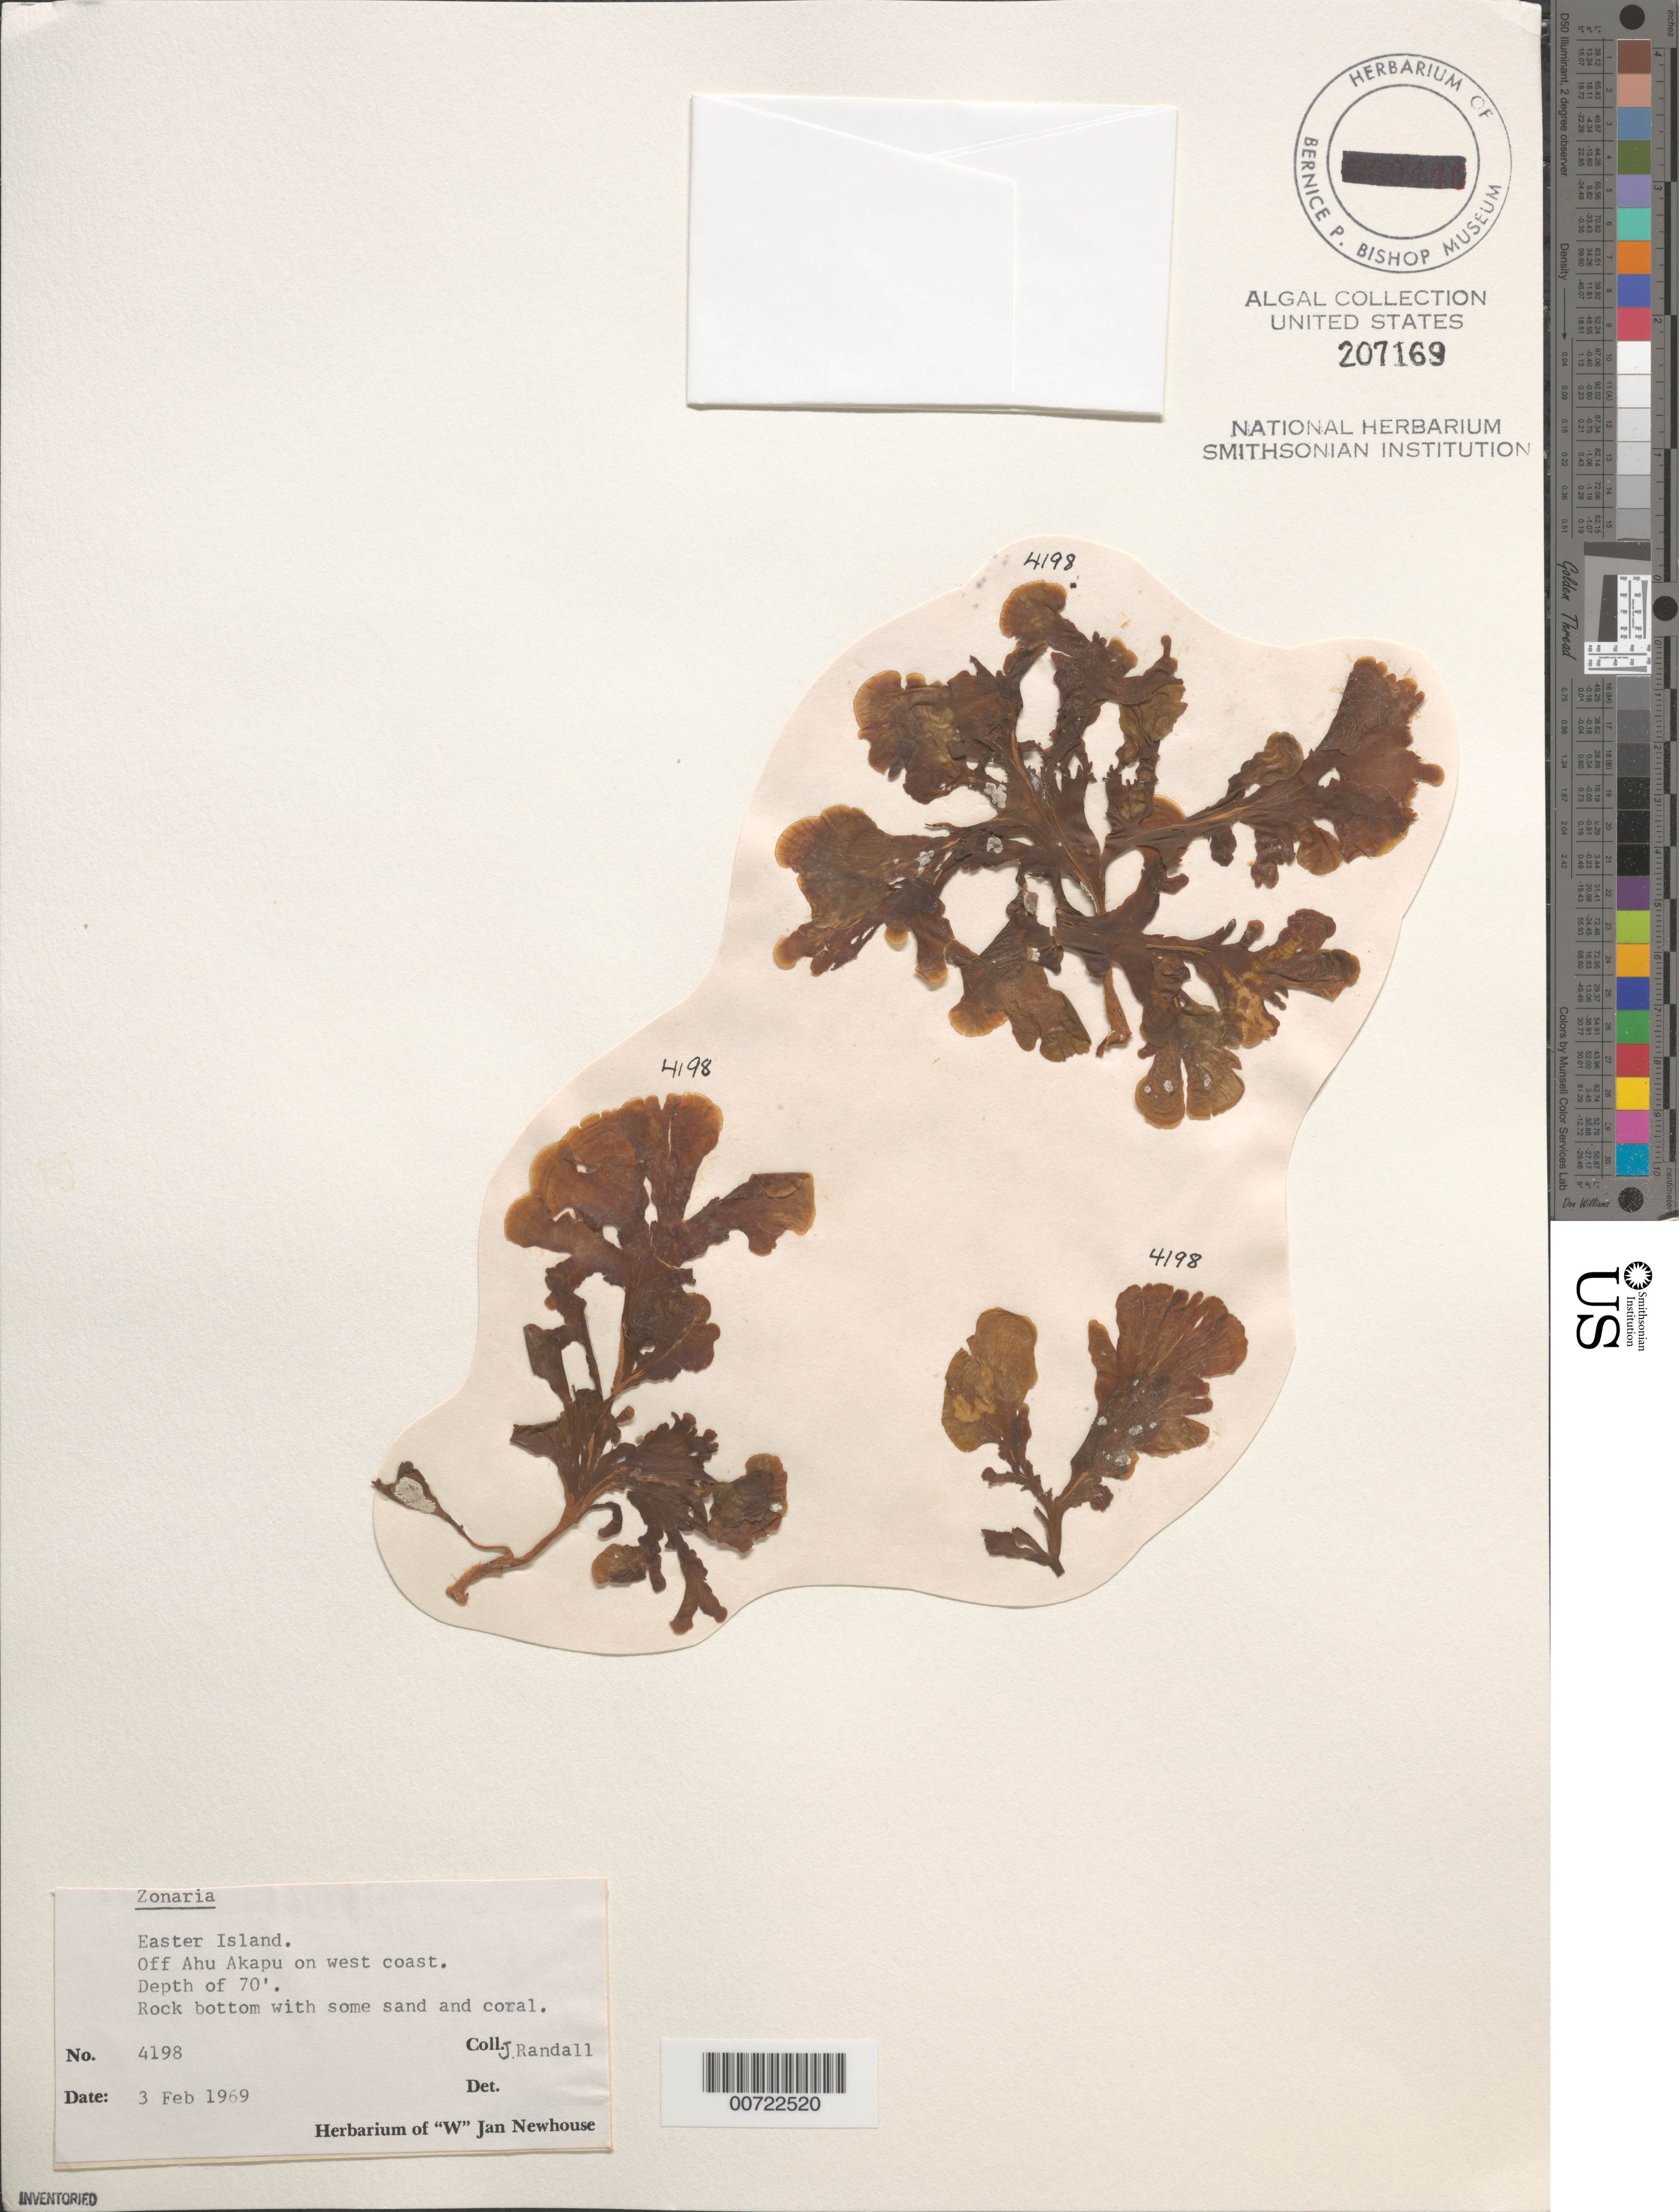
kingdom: Chromista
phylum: Ochrophyta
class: Phaeophyceae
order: Dictyotales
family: Dictyotaceae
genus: Zonaria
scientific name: Zonaria sp.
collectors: J. Randall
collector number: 4198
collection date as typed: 03 Feb 1969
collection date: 1969-02-03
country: Chile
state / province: Valparaíso (V)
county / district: Isla de Pascua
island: Pascua [Easter]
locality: Off Ahu Akapu on west coast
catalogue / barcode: US 207169